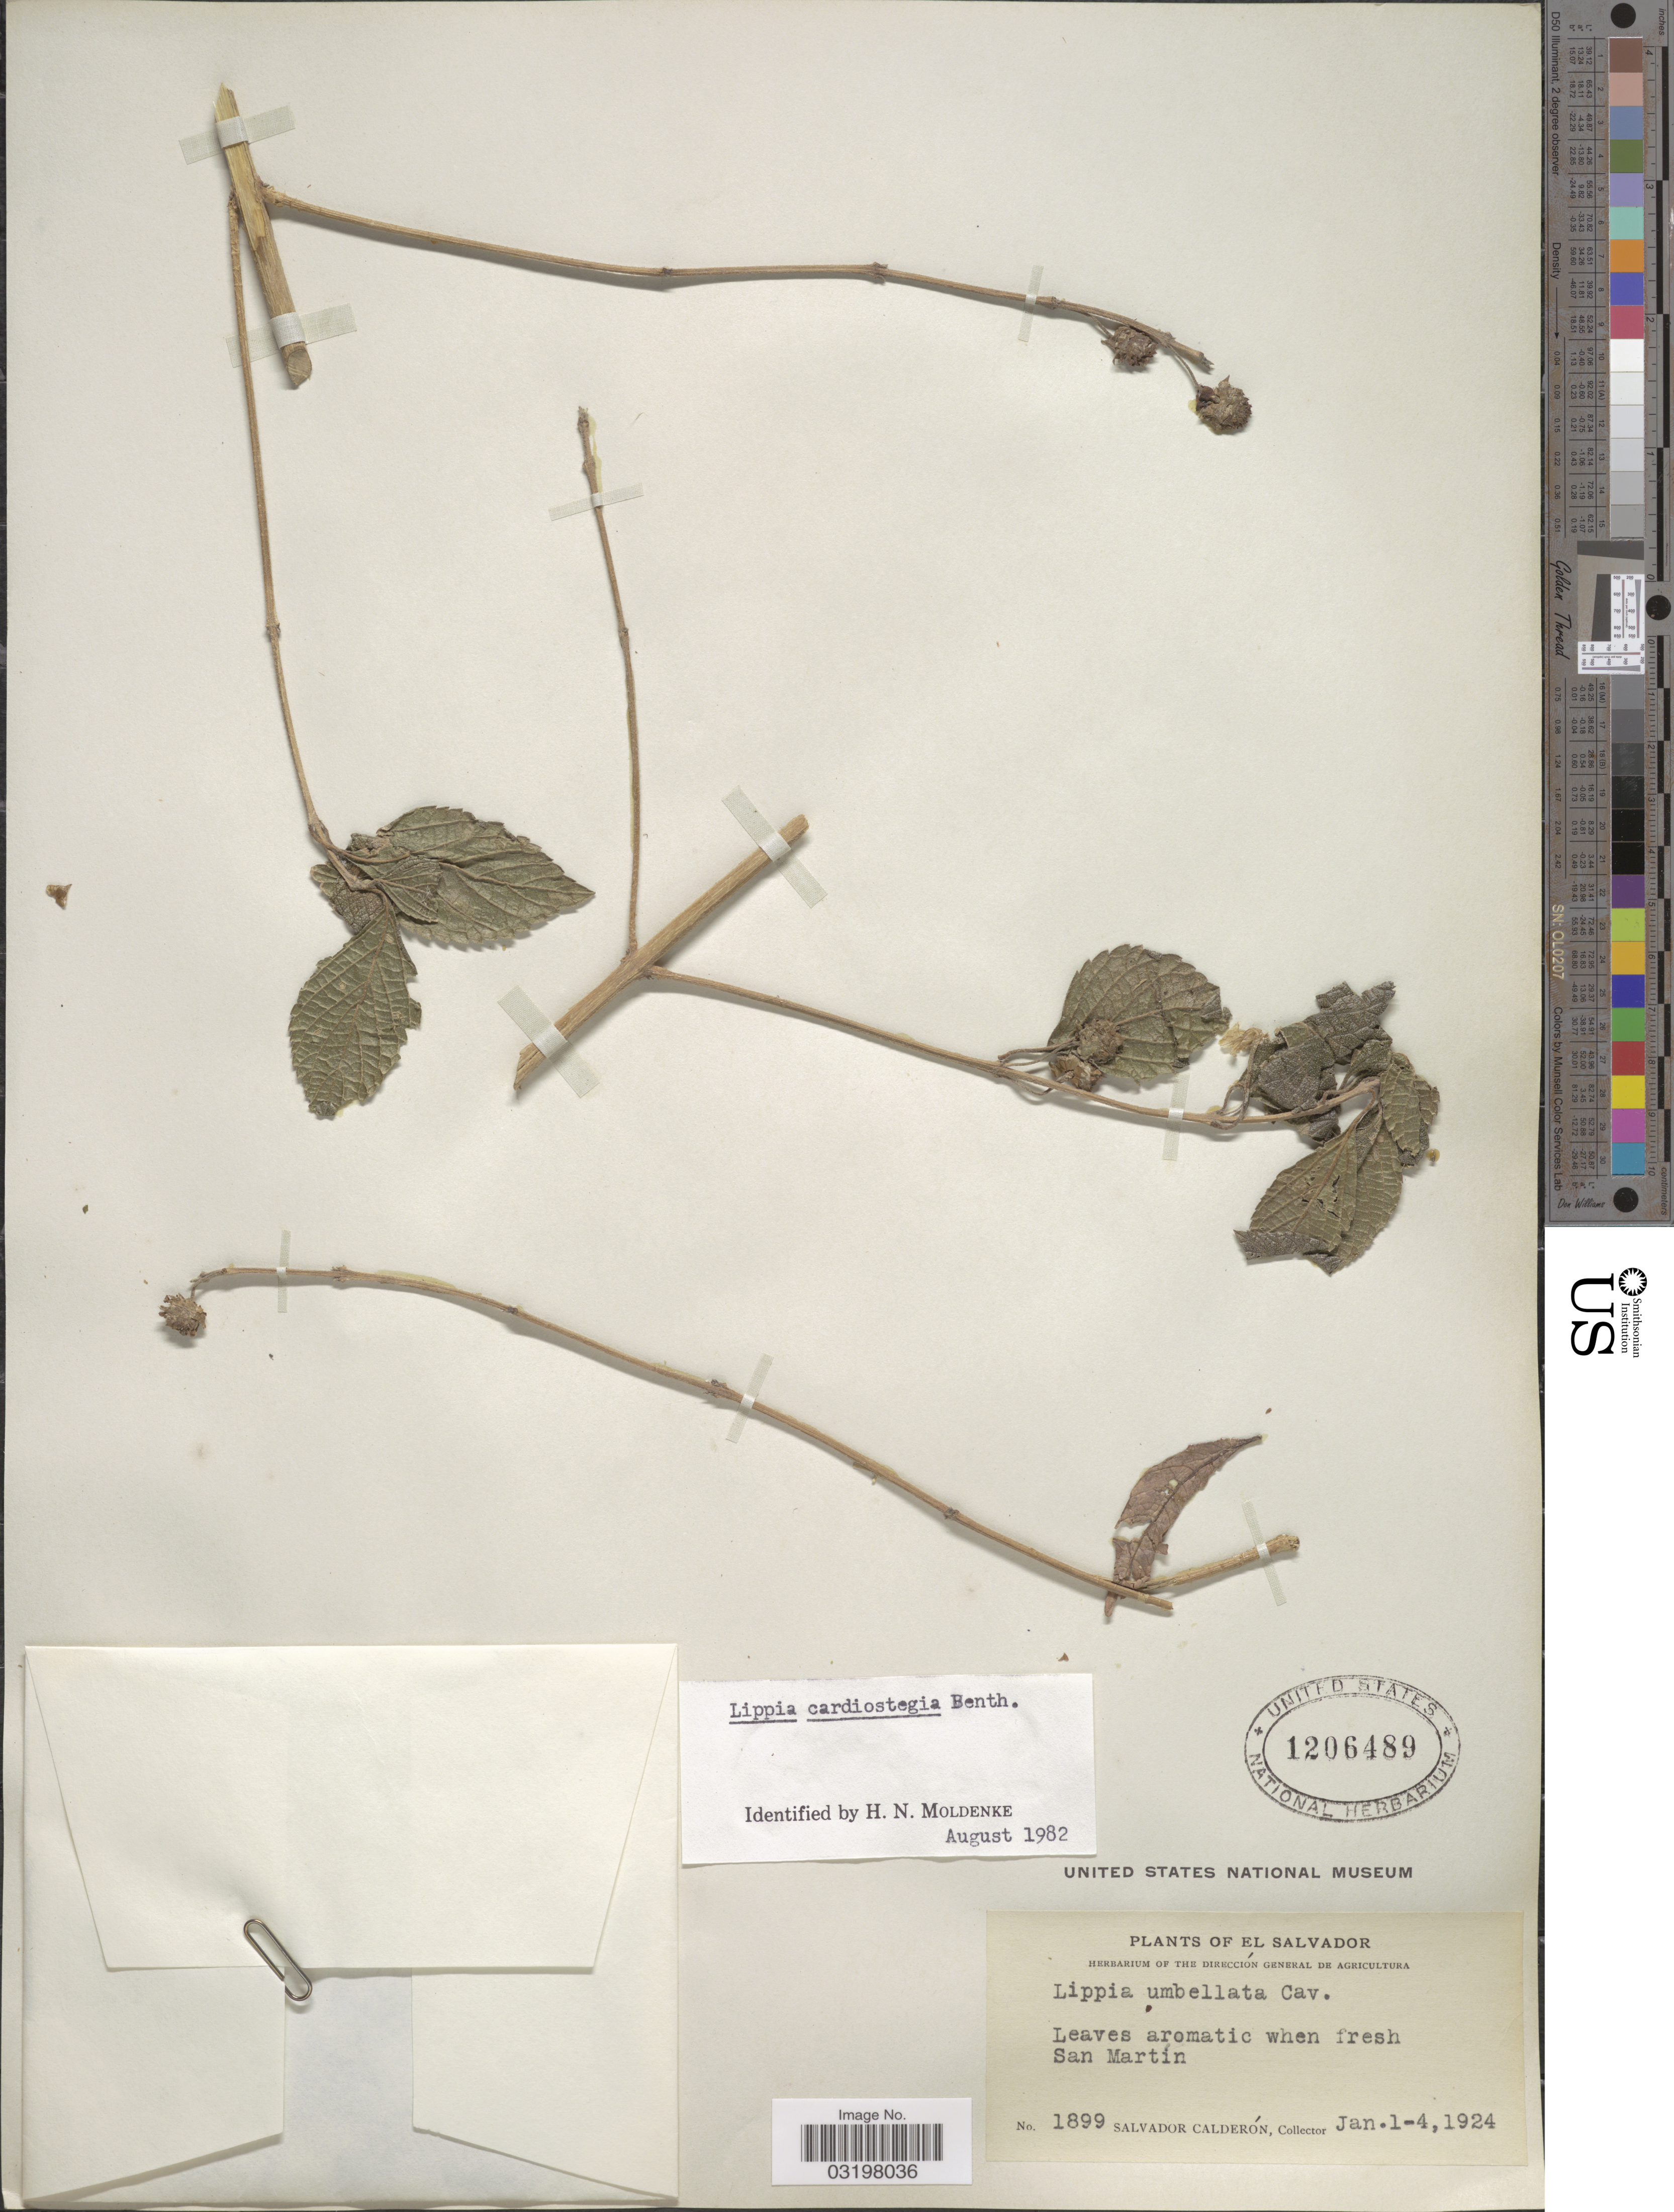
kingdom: Plantae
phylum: Tracheophyta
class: Magnoliopsida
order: Lamiales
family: Verbenaceae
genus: Lippia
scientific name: Lippia cardiostegia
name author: Benth.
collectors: S. Calderón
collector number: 1899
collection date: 1924-01-01/1924-01-04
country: El Salvador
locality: San Martín.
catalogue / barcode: US 1206489